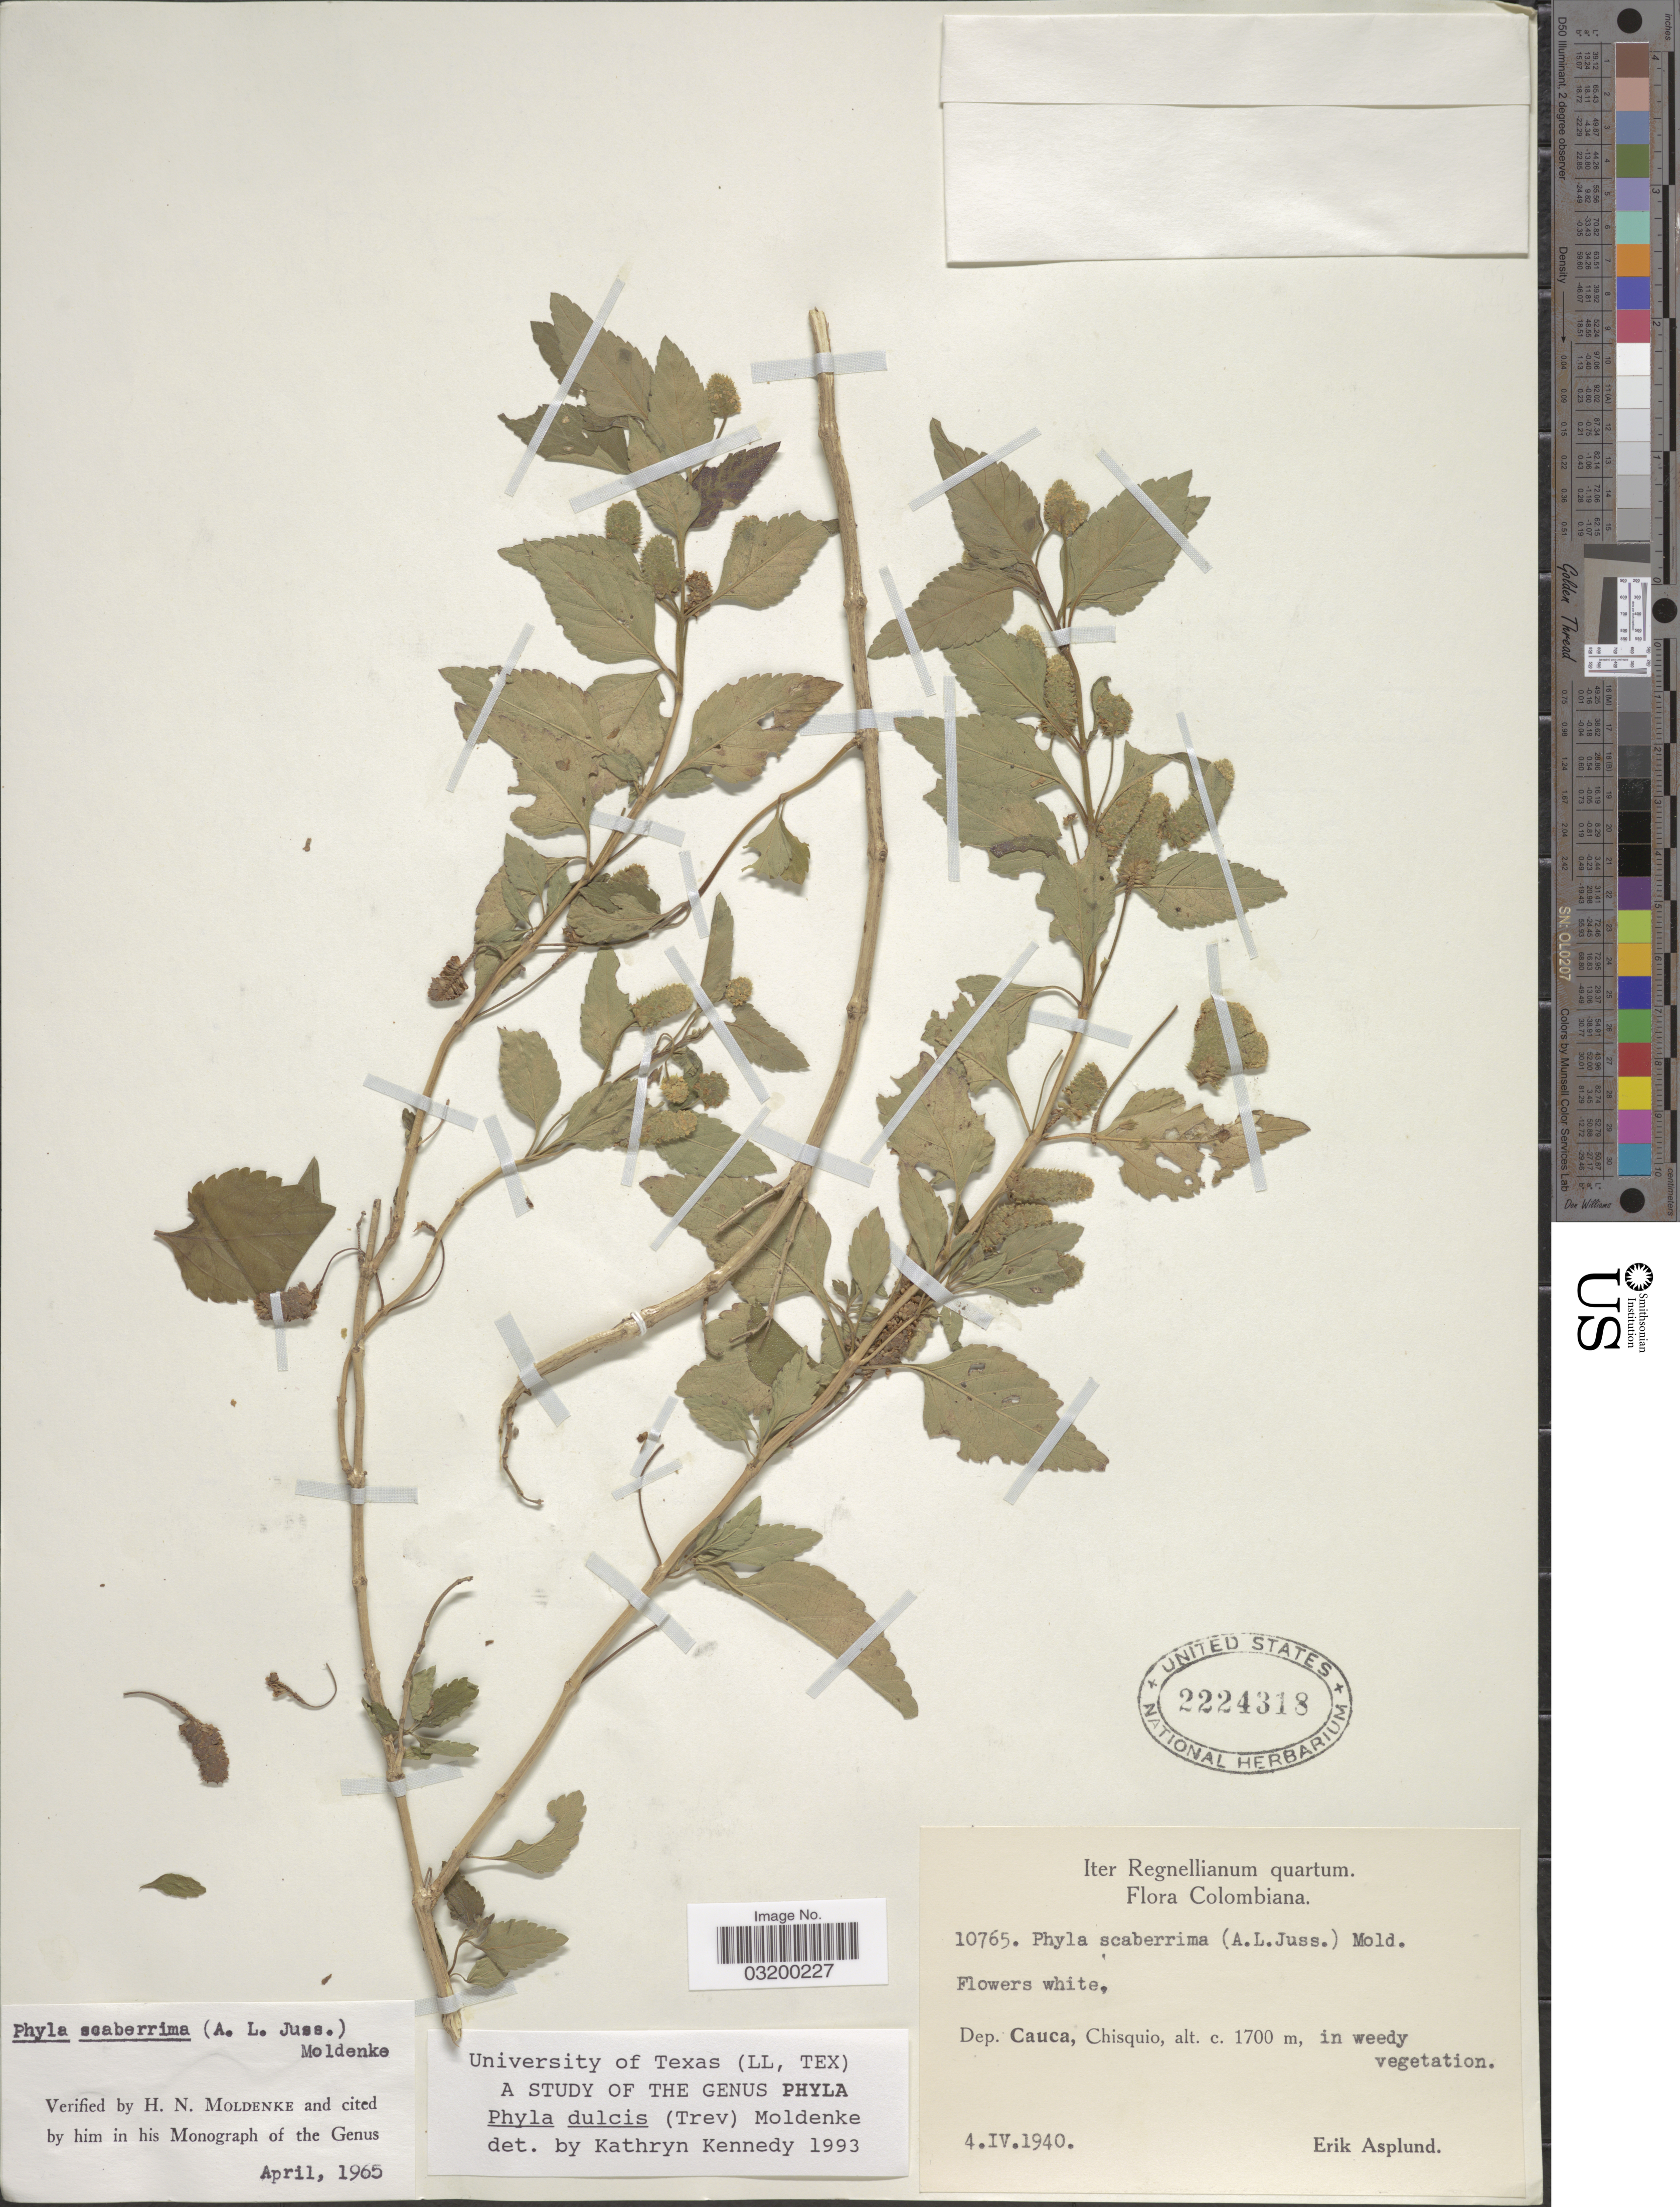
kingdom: Plantae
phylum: Tracheophyta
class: Magnoliopsida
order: Lamiales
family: Verbenaceae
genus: Phyla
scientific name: Phyla dulcis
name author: (Trevir.) Moldenke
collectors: E. Asplund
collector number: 10765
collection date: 1940-04-04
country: Colombia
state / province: Cauca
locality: Dep. Cauca, Chisquio.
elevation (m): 1700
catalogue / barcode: US 2224318